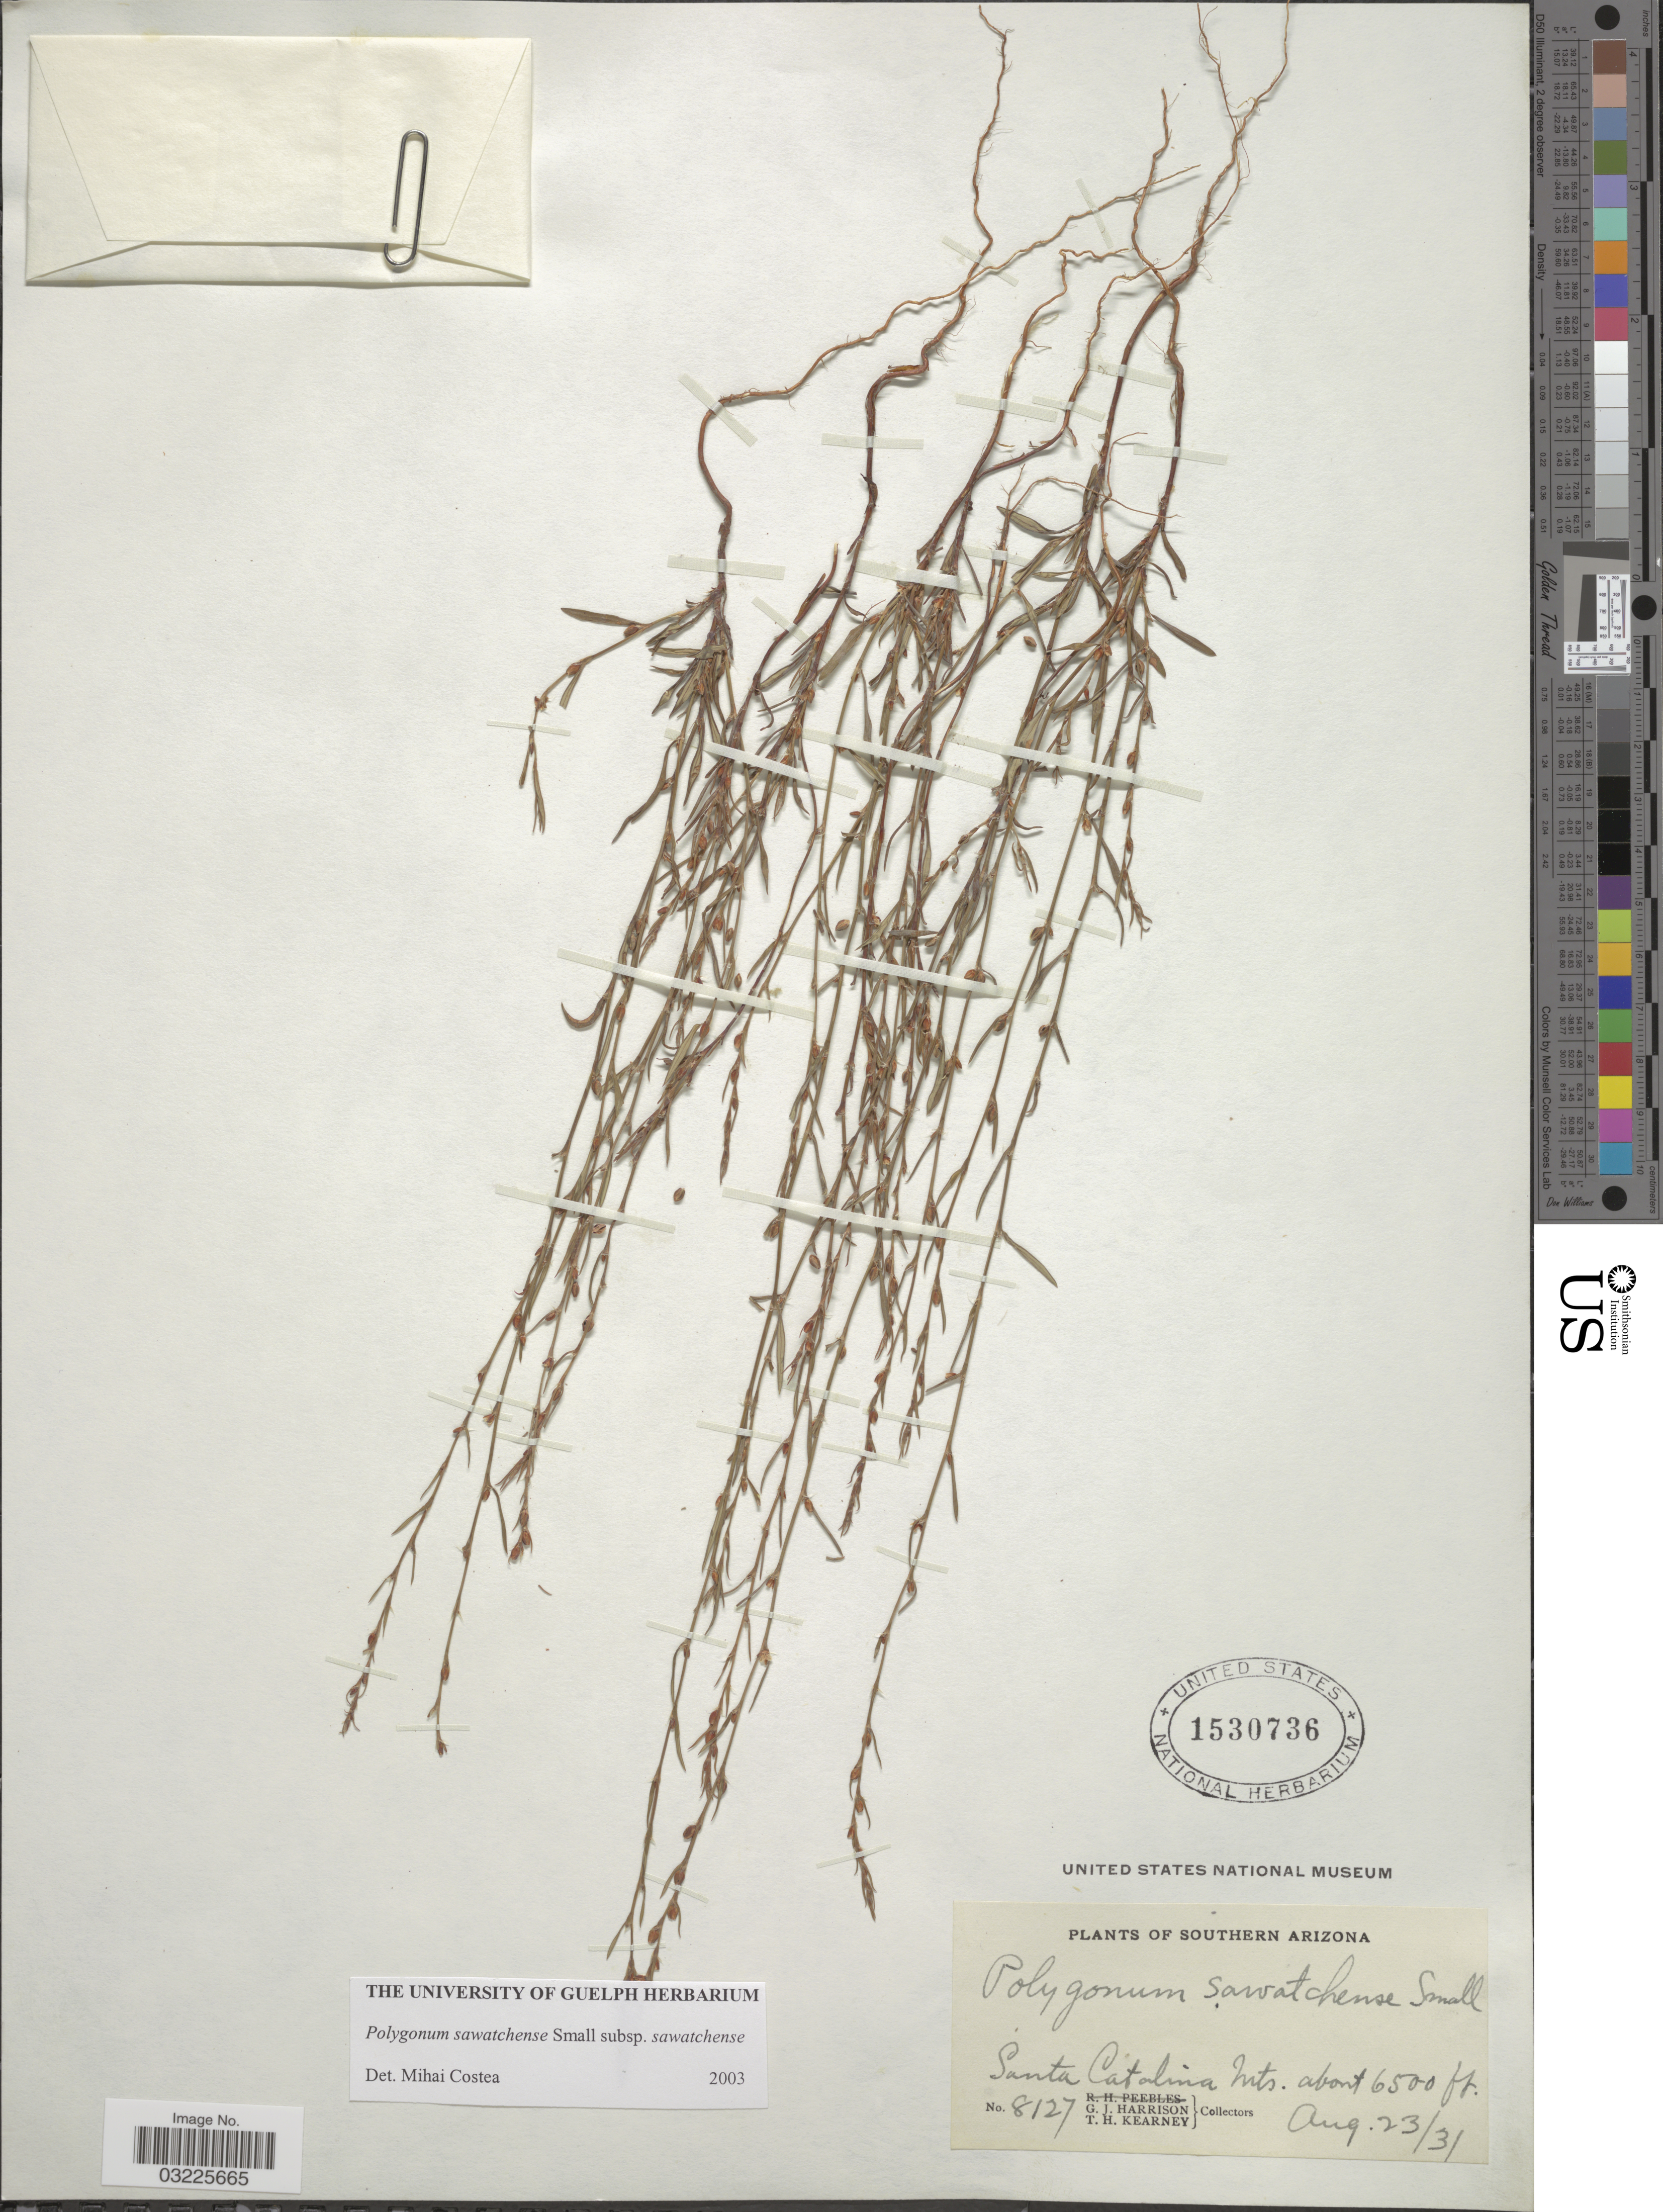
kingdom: Plantae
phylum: Tracheophyta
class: Magnoliopsida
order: Caryophyllales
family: Polygonaceae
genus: Polygonum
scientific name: Polygonum sawatchense subsp. sawatchense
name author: Small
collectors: G. J. Harrison & T. H. Kearney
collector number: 8127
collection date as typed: Transcribed d/m/y: 23/8/31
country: United States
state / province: Arizona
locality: Southern Arizona. Santa Catalina Mts.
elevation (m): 1981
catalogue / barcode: US 1530736